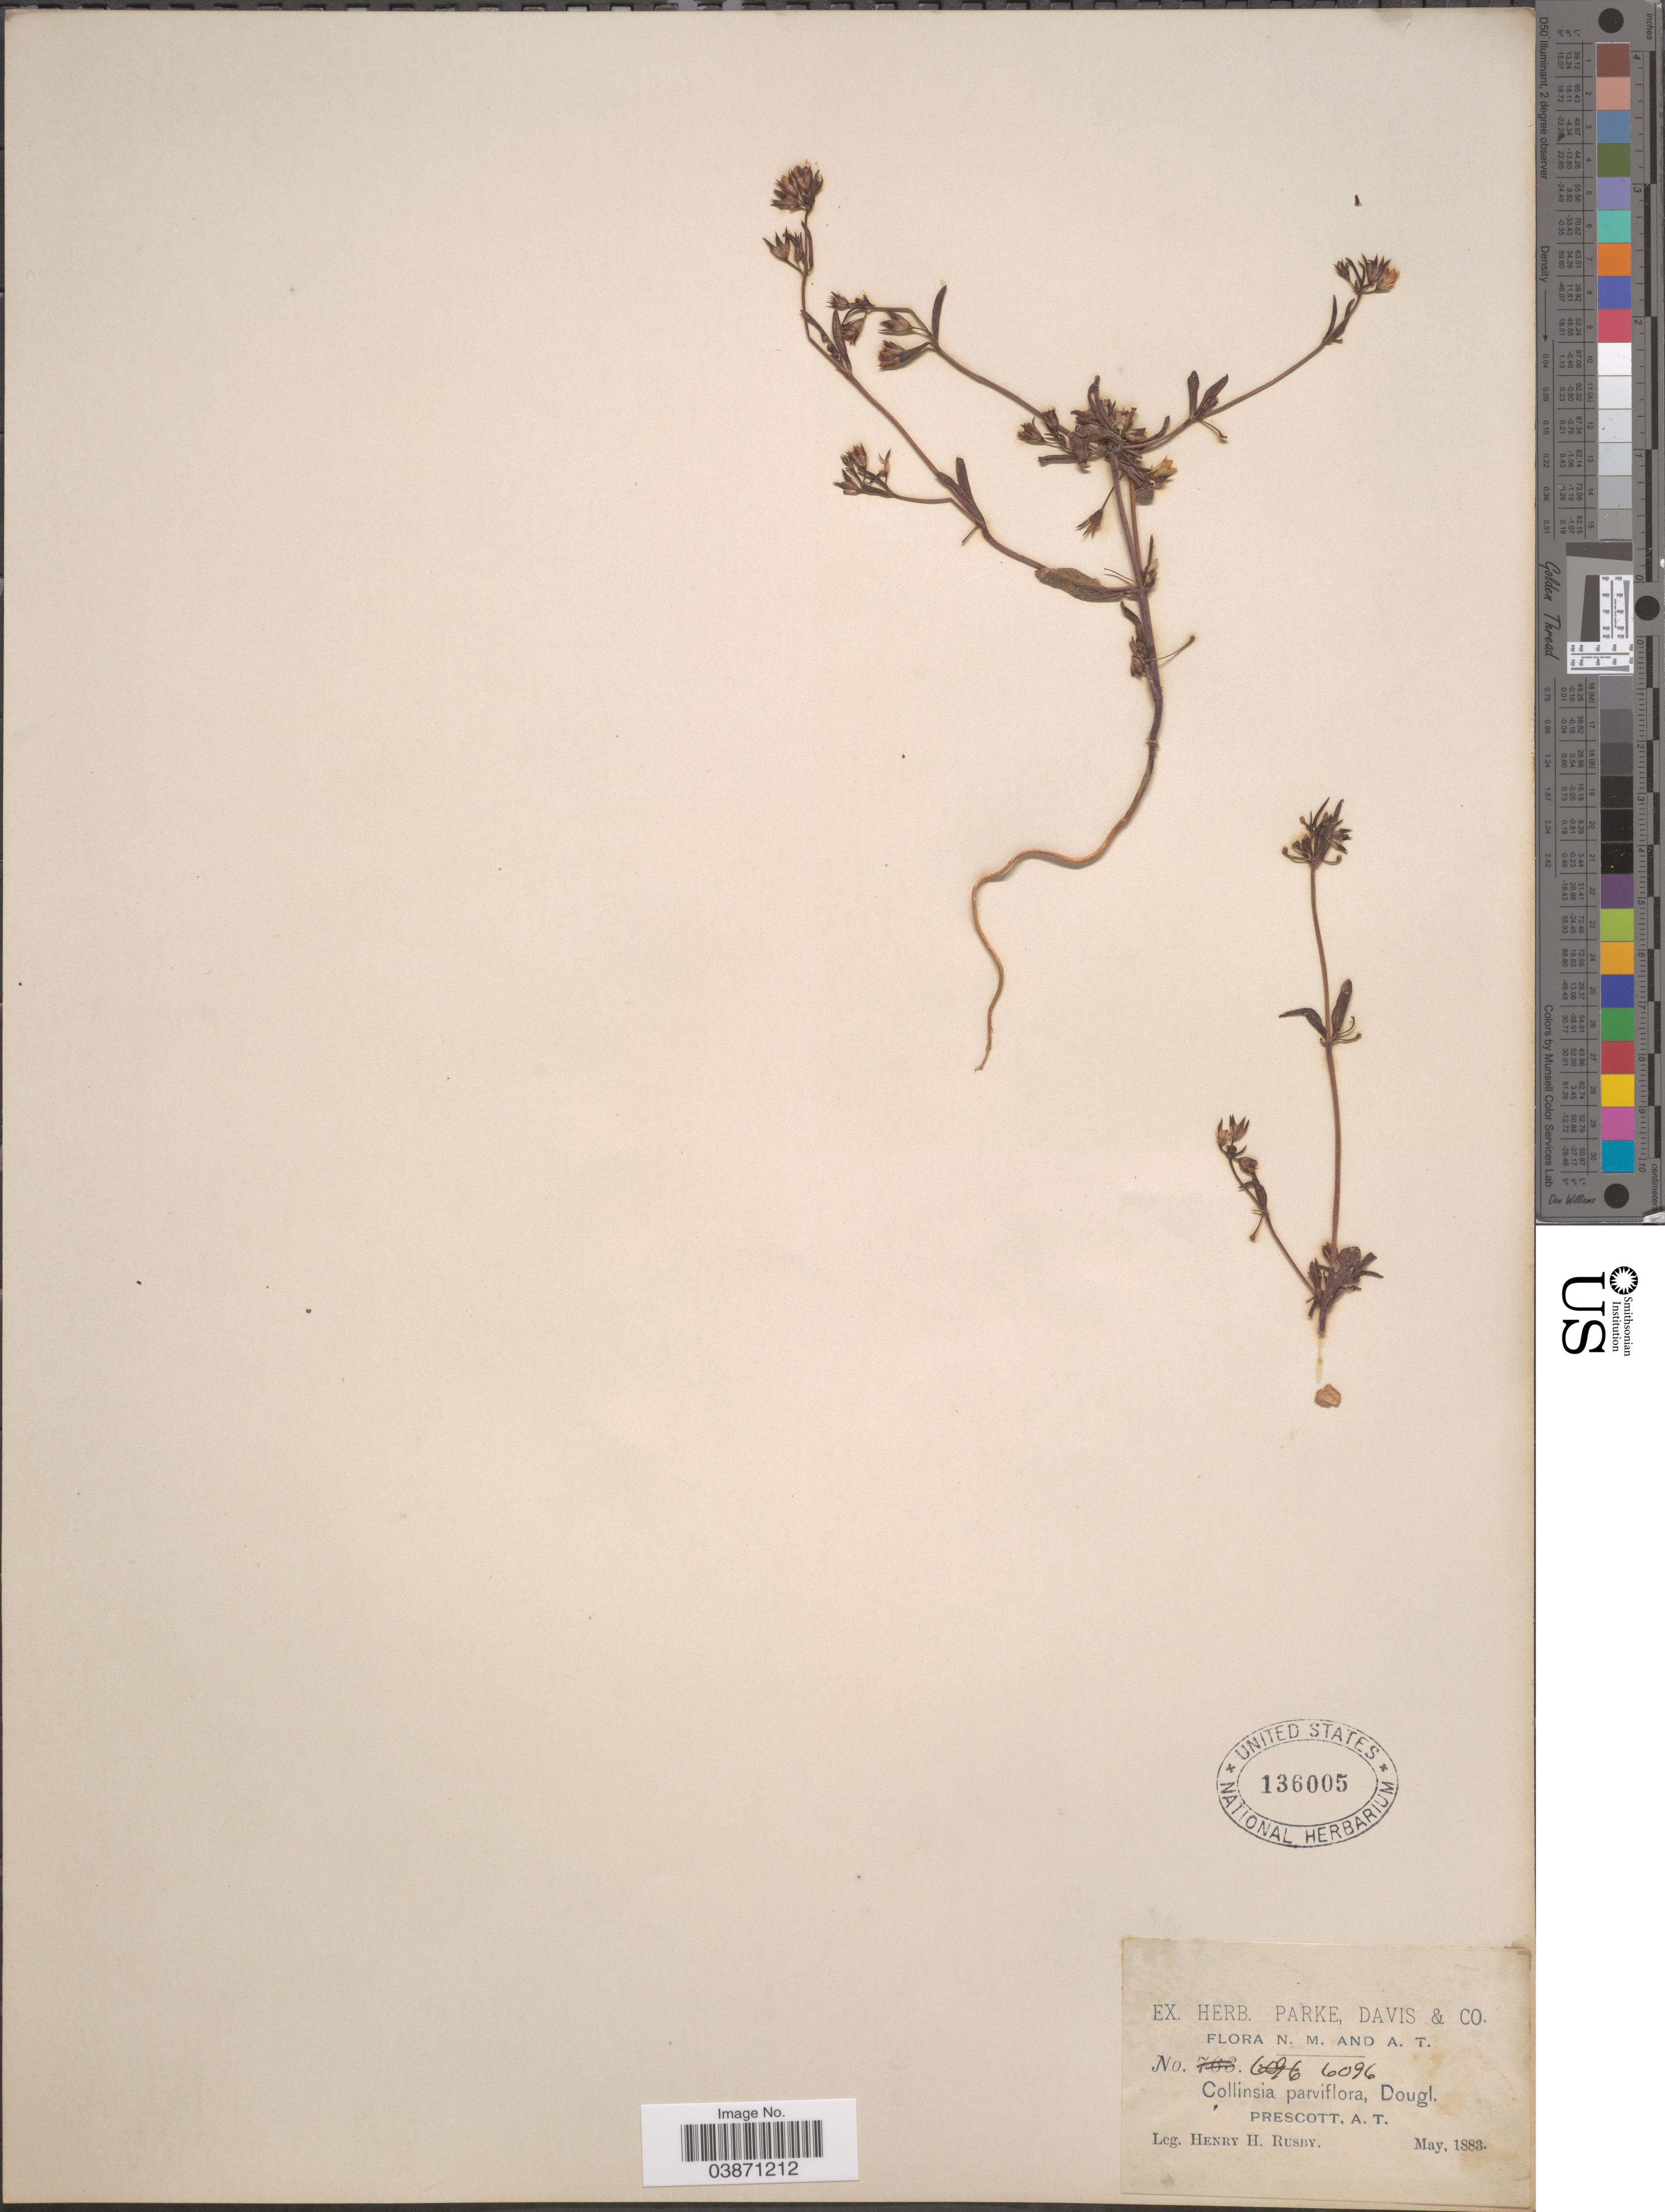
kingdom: Plantae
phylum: Tracheophyta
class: Magnoliopsida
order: Lamiales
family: Plantaginaceae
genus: Collinsia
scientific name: Collinsia parviflora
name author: Douglas ex Lindl.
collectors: H. H. Rusby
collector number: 6096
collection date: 1883-05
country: United States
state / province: Arizona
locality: Prescott, A. T.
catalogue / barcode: US 136005